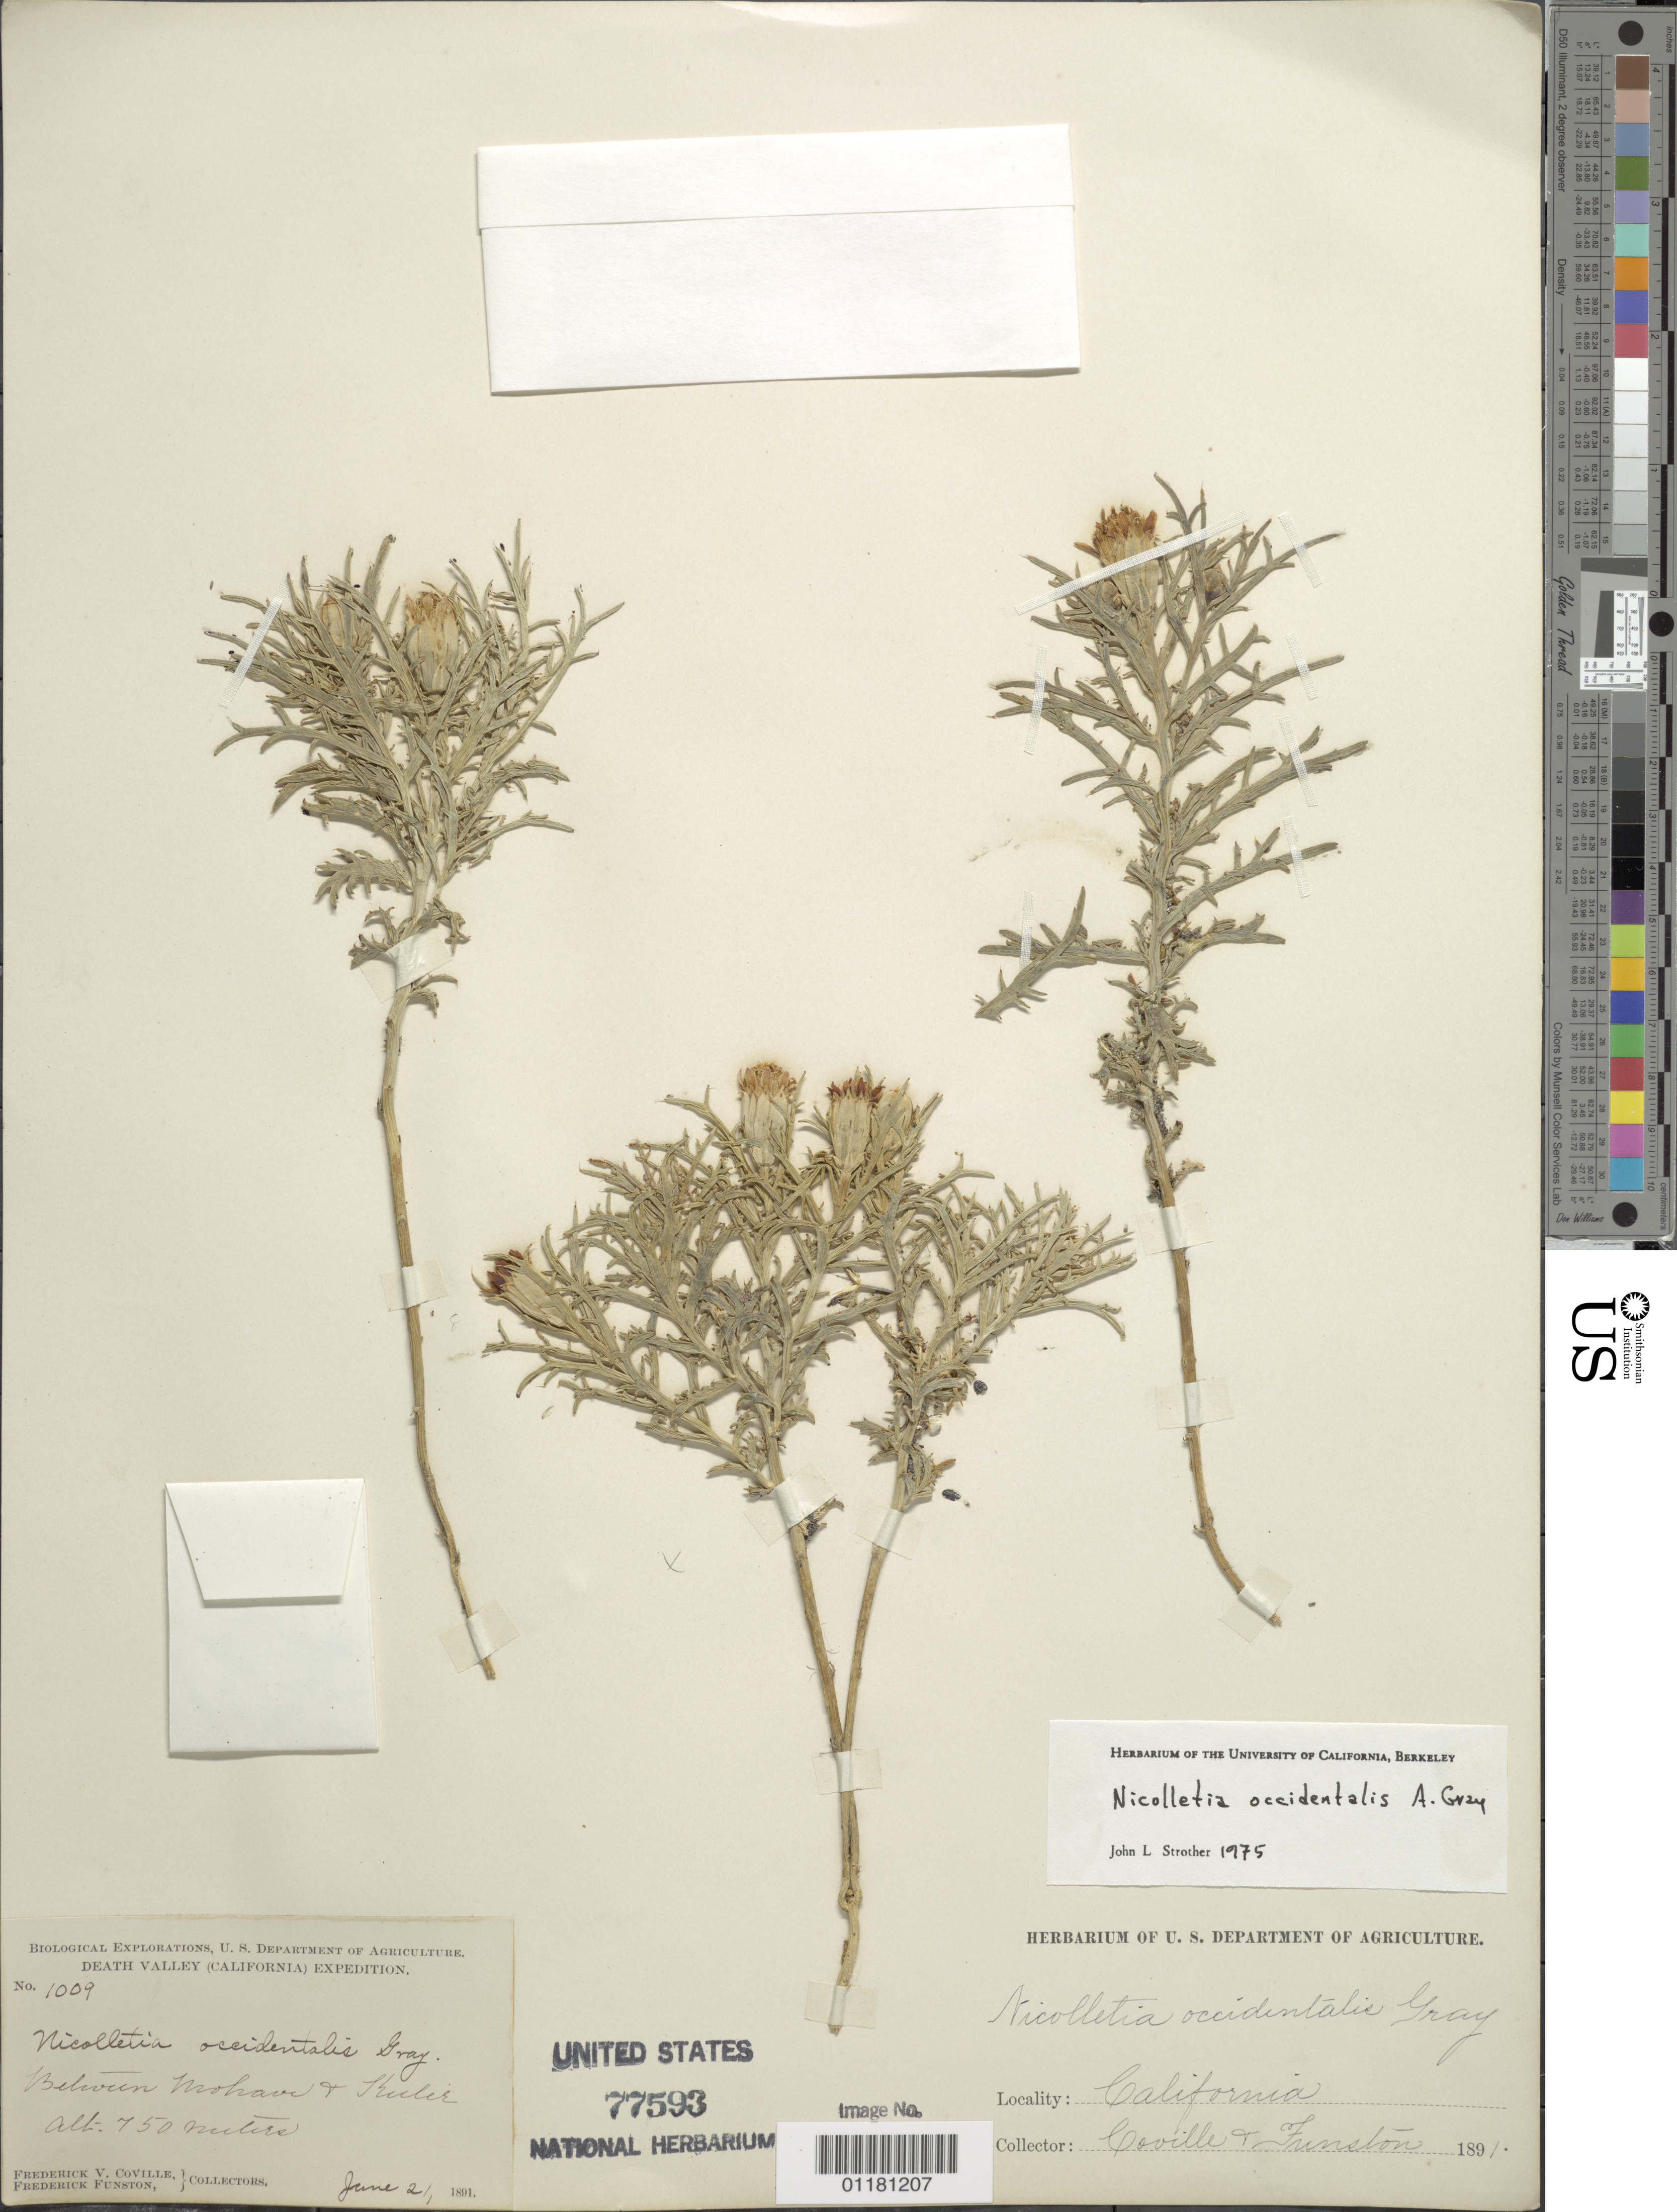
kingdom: Plantae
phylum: Tracheophyta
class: Magnoliopsida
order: Asterales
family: Asteraceae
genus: Nicolletia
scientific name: Nicolletia occidentalis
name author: A. Gray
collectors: F. V. Coville & F. Funston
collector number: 1009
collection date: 1891-06-21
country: United States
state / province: California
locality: between Mohave and Keeler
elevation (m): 750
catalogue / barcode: US 77593